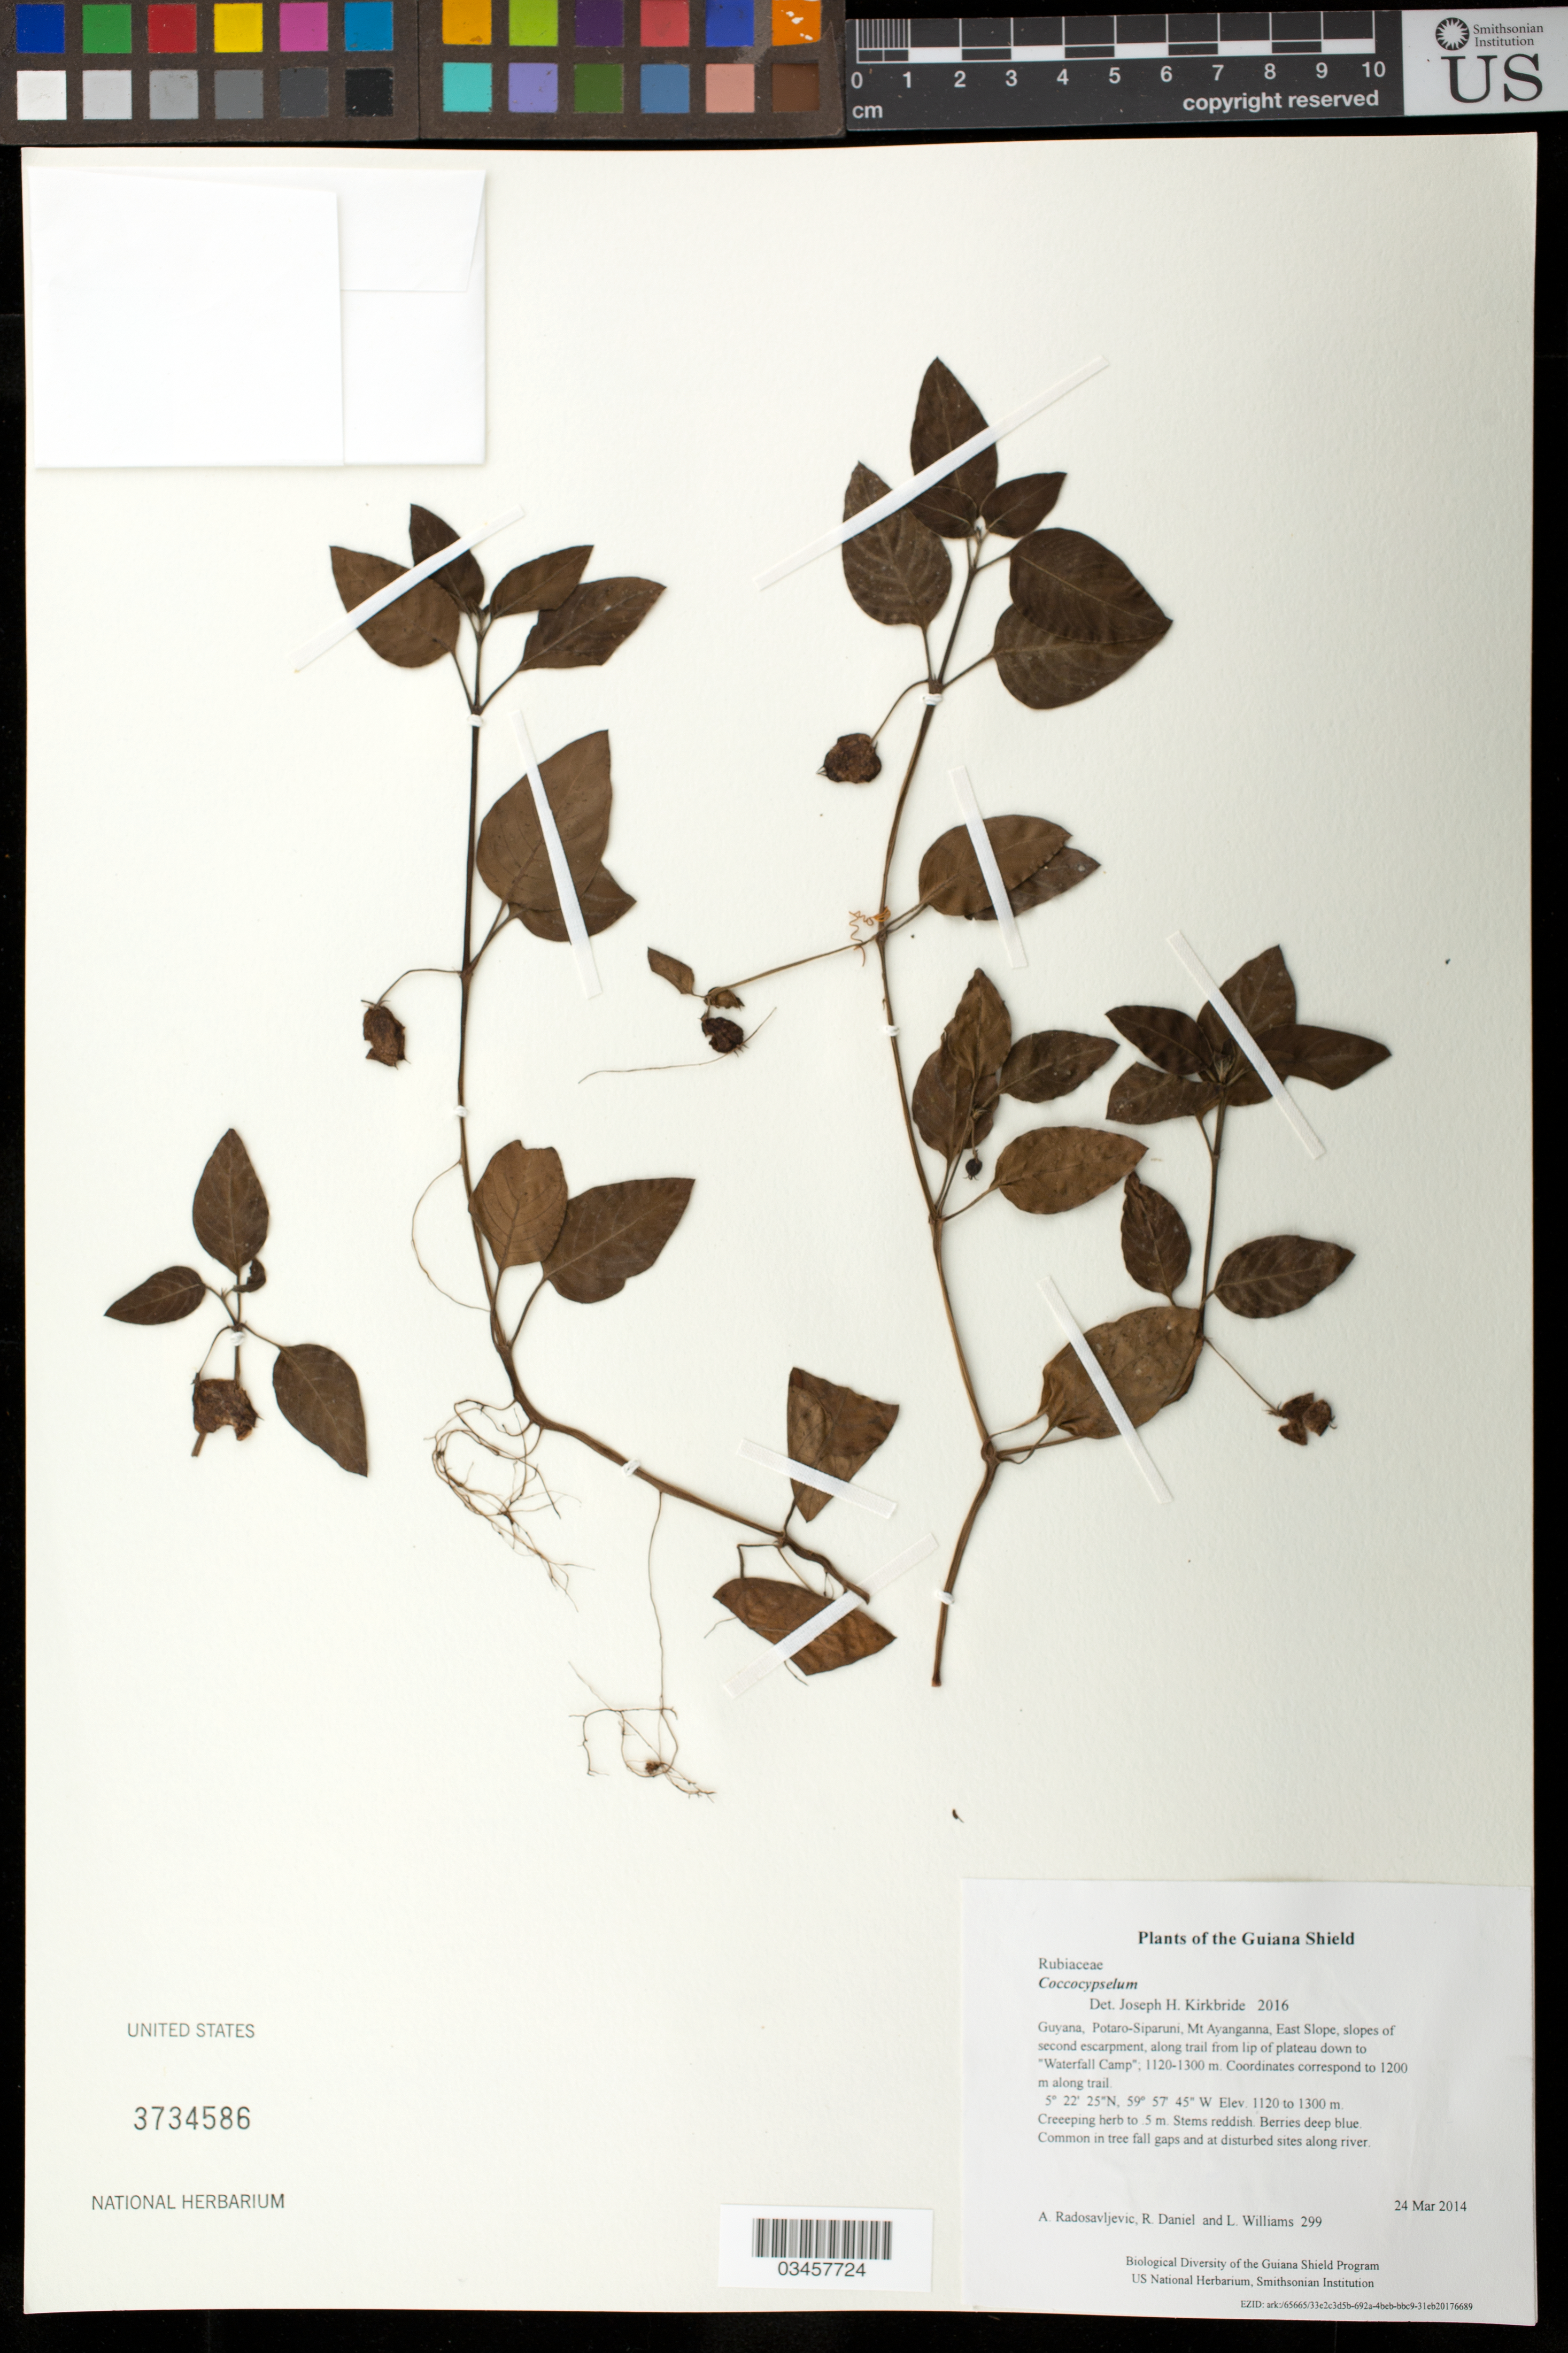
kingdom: Plantae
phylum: Tracheophyta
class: Magnoliopsida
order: Gentianales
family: Rubiaceae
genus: Coccocypselum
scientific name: Coccocypselum sp.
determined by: Kirkbride, J. H.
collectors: A. Radosavljevic, R. Daniel & L. Williams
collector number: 299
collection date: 2014-03-24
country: Guyana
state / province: Potaro-Siparuni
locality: Mt Ayanganna, East Slope, slopes of second escarpment, along trail from lip of plateau down to "Waterfall Camp"; 1120-1300 m. Coordinates correspond to 1200 m along trail.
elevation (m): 1120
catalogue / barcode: US 3734586